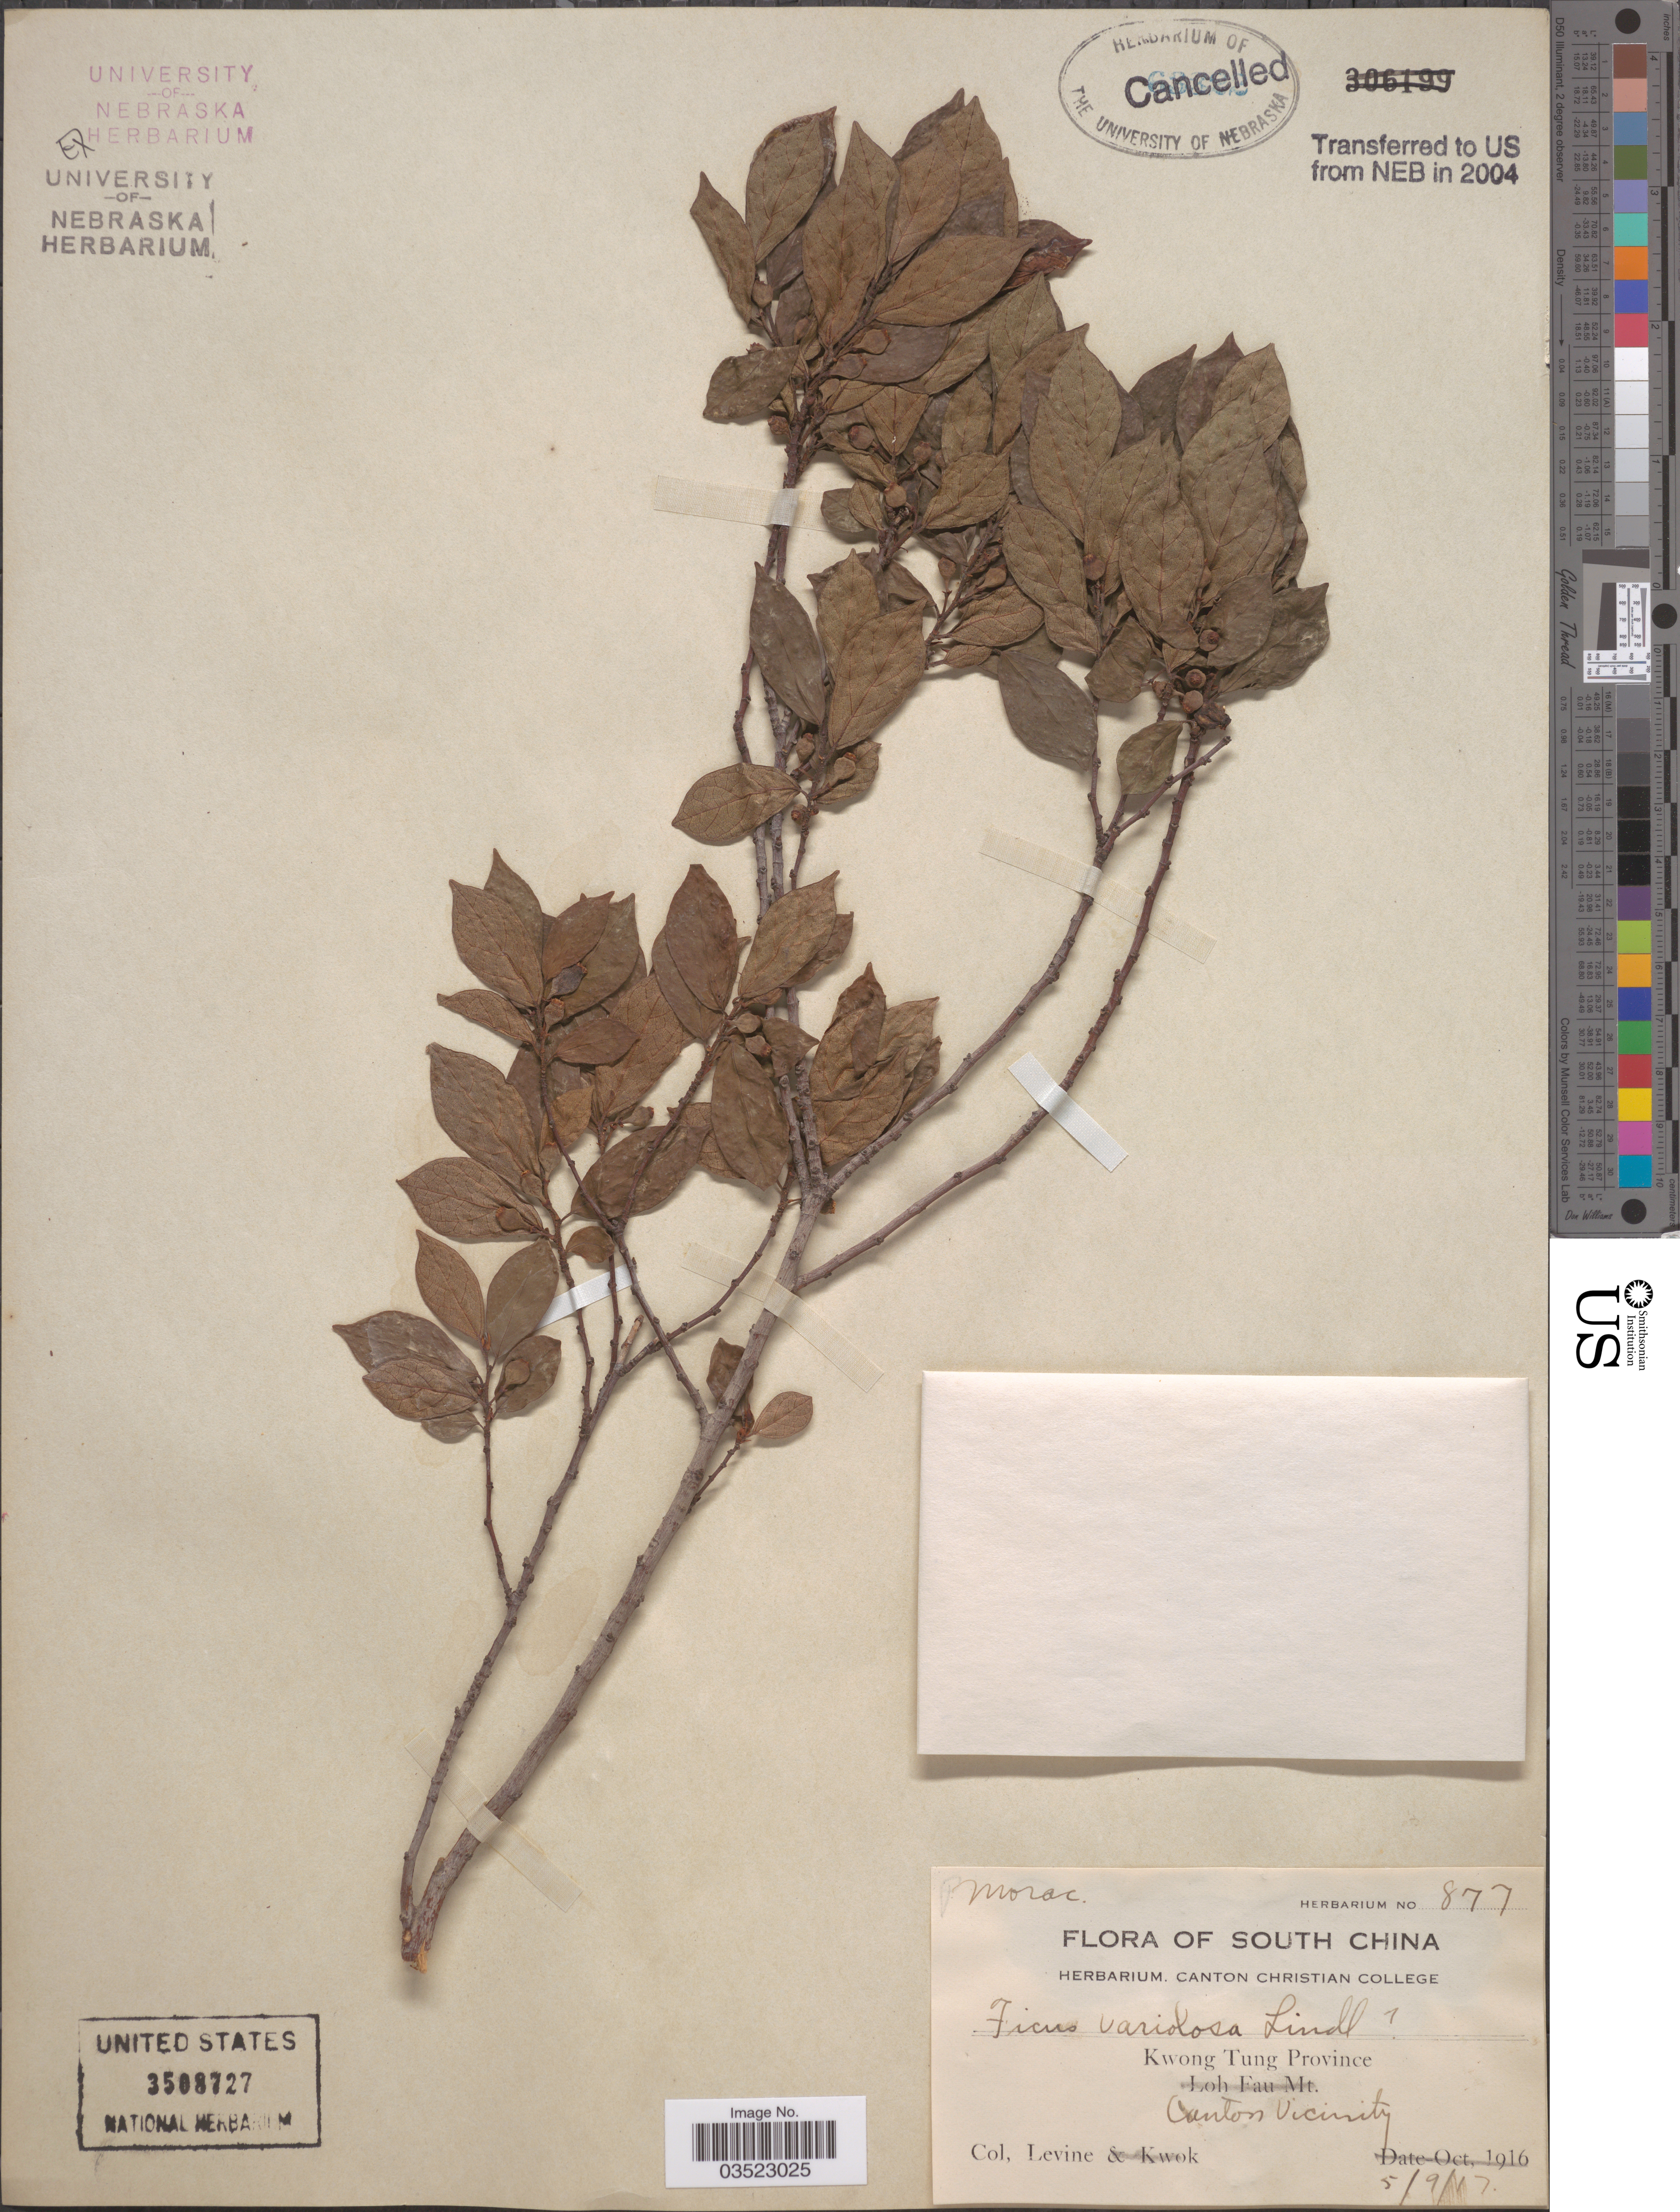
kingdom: Plantae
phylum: Tracheophyta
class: Magnoliopsida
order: Rosales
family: Moraceae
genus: Ficus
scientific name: Ficus variolosa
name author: Lindl. ex Benth.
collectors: -. Levine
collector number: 877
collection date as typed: Transcribed d/m/y: 5/9/17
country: China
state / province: Guangdong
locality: South China. Kwong Tung Province. Canton Vicinity.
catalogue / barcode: US 3508727